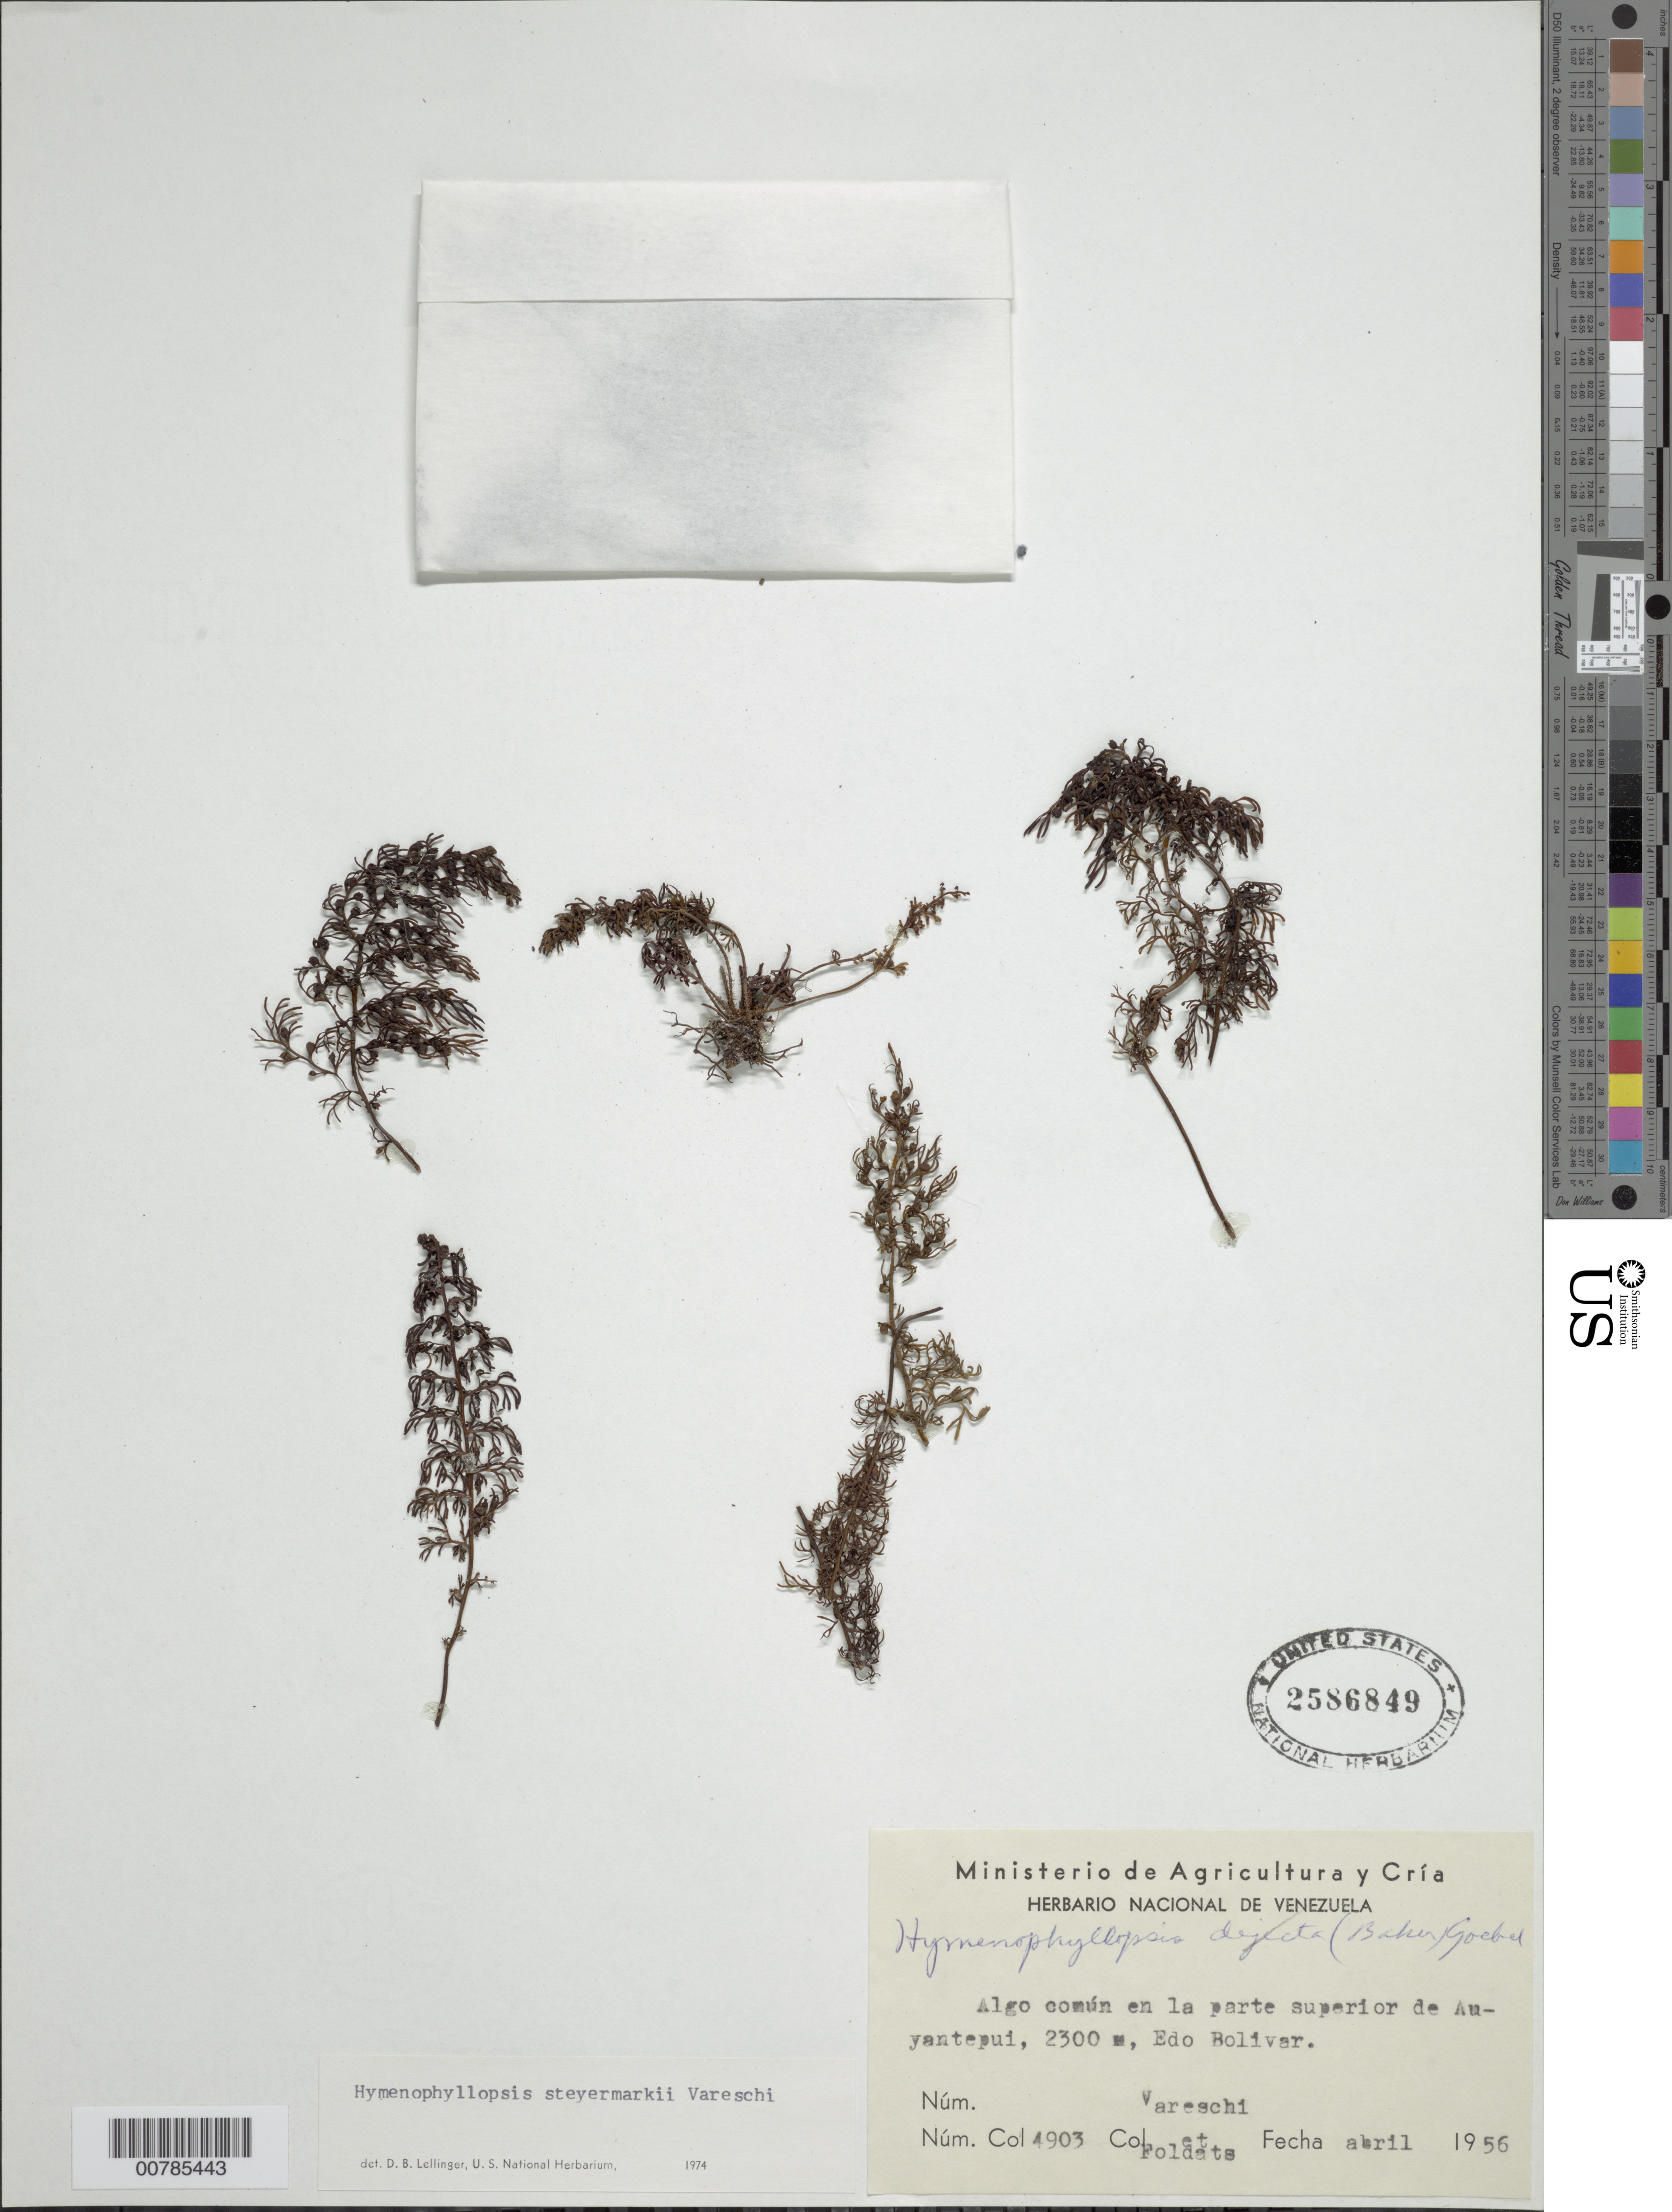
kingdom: Plantae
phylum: Tracheophyta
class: Polypodiopsida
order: Cyatheales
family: Cyatheaceae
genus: Cyathea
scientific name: Cyathea steyermarkii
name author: R.M. Tryon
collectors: V. Vareschi & E. Foldats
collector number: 4903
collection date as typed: Apr-56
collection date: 1956-04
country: Venezuela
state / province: Bolívar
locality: Auyan-tepuí, parte superíor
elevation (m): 2300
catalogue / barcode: US 2586849